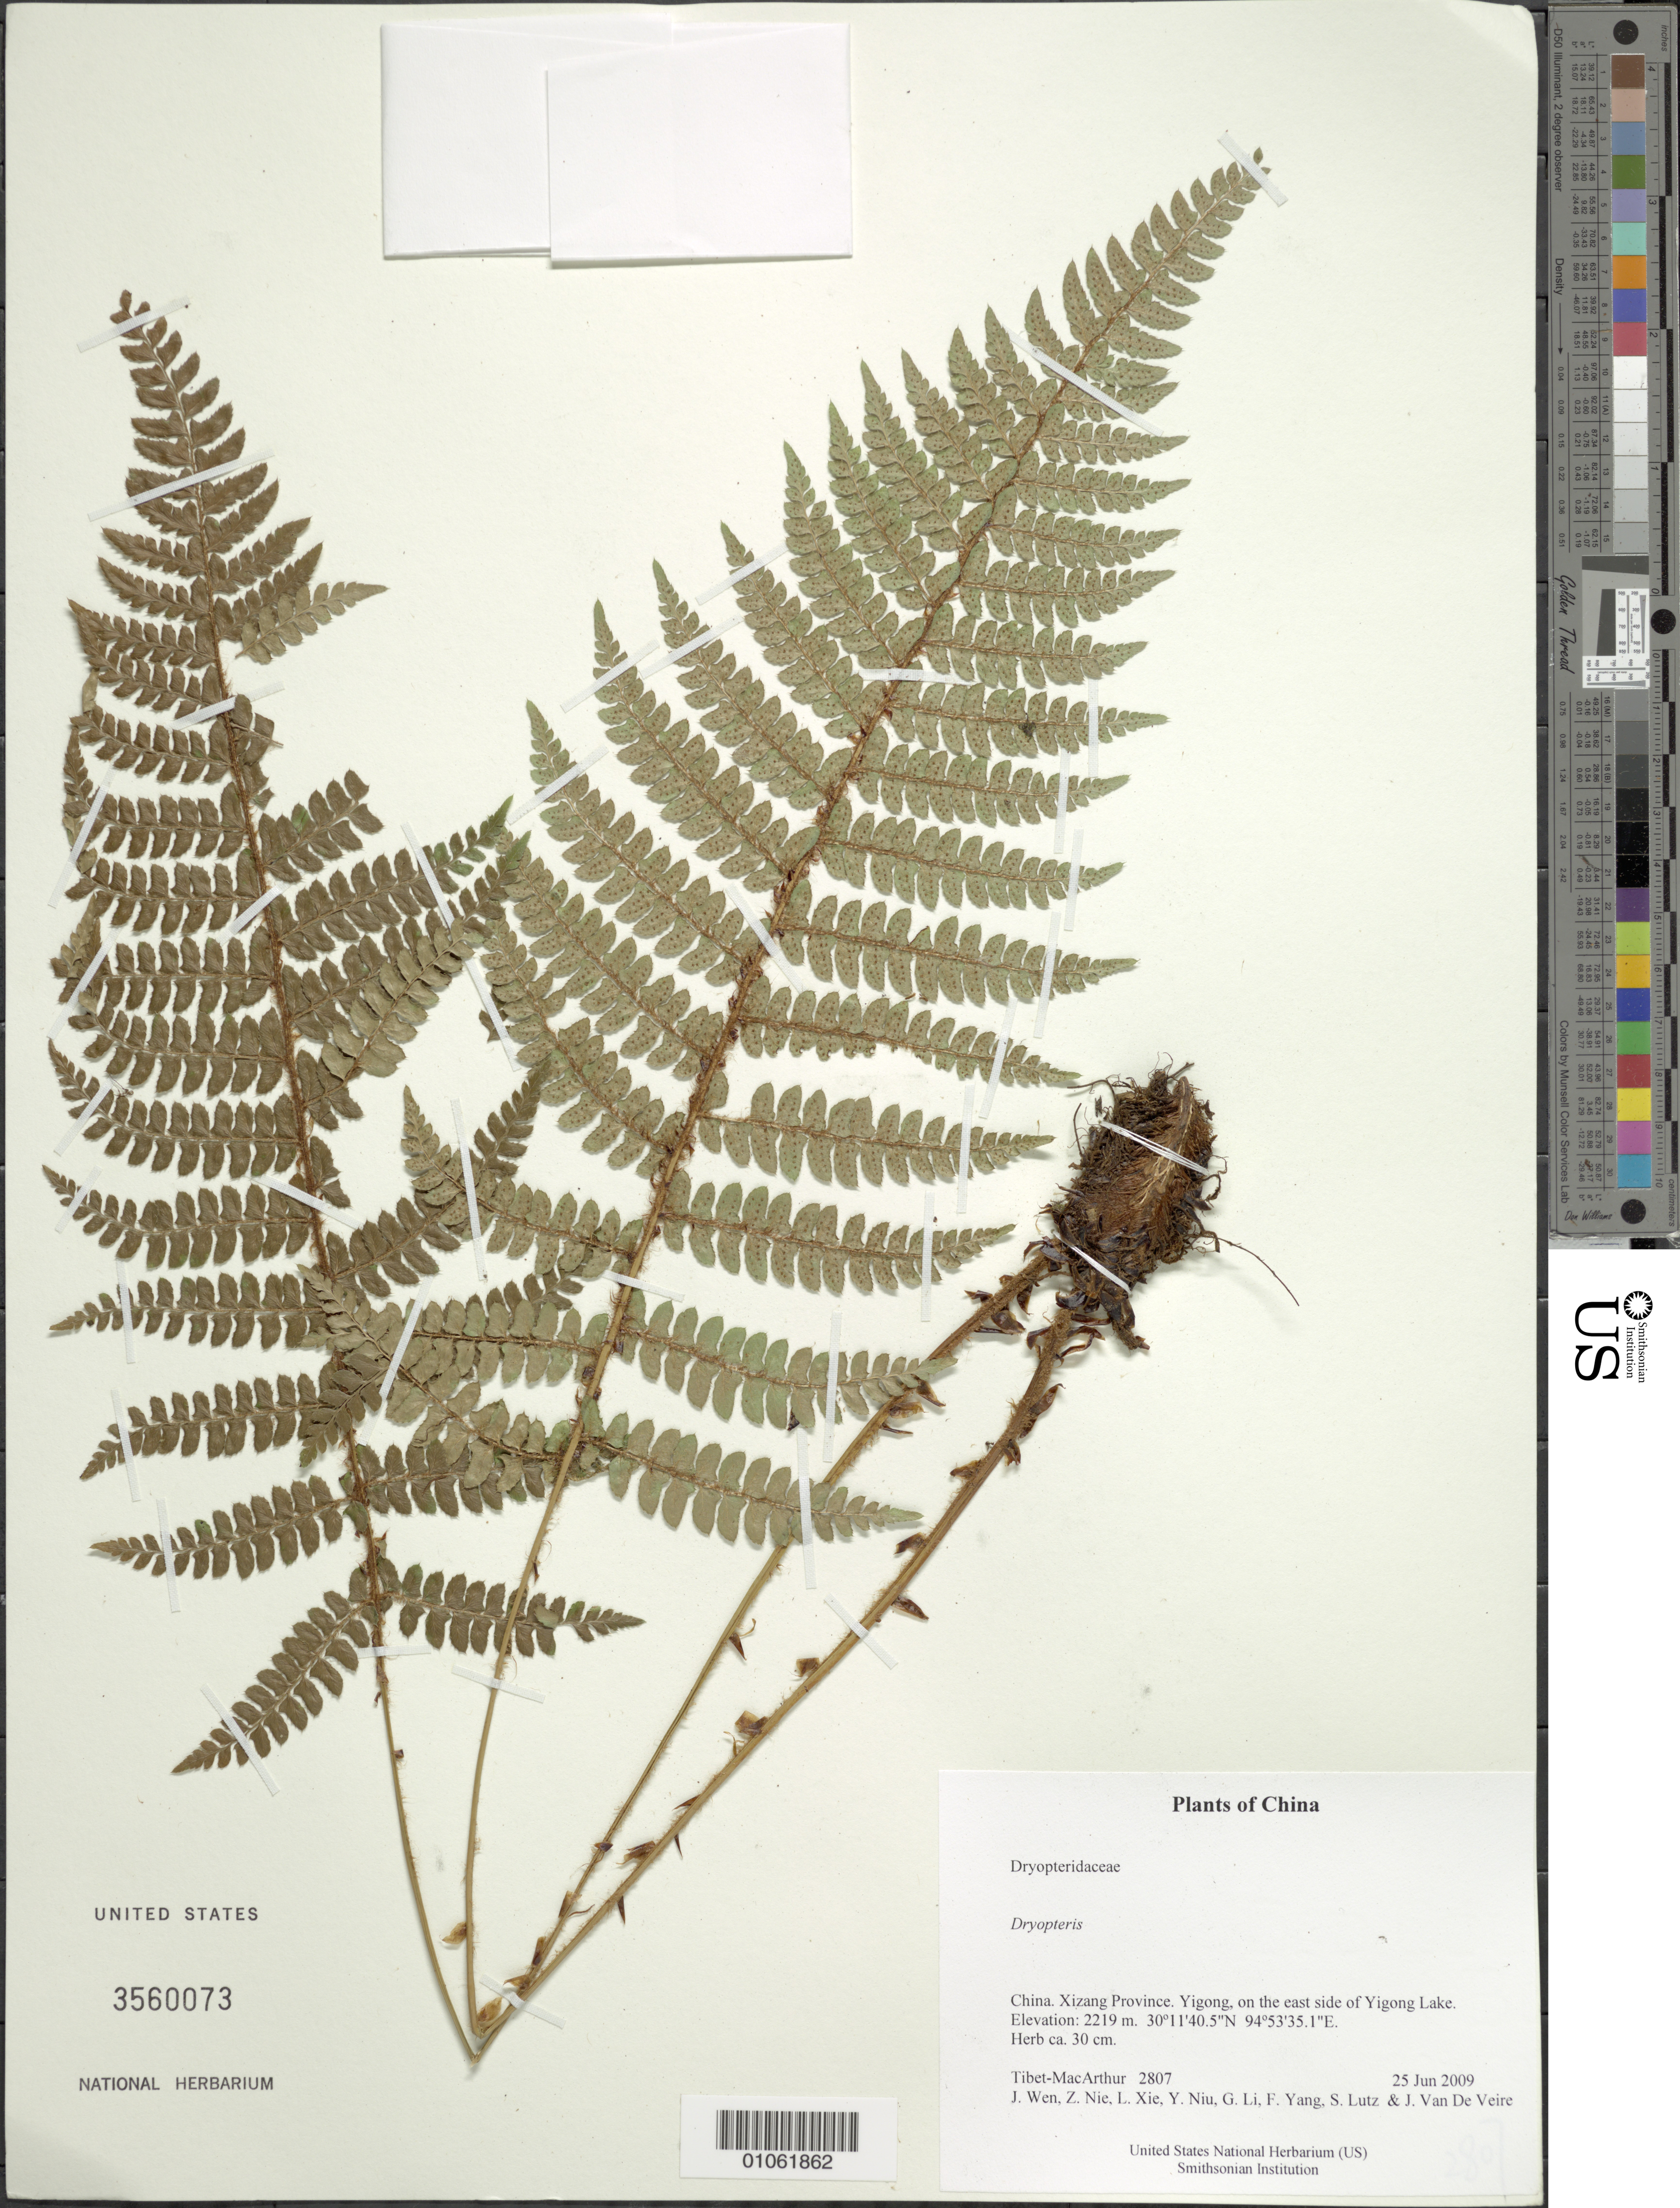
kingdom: Plantae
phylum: Tracheophyta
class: Polypodiopsida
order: Polypodiales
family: Dryopteridaceae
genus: Dryopteris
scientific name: Dryopteris sp.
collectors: Tibet-MacArthur, J. Wen, Z. Nie, L. Xie, Y. Niu, G. Li, F. Yang, S. Lutz & J. Van De Veire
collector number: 2807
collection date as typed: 25 Jun 2009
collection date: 2009-06-25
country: China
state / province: Xizang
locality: Yigong, on the east side of Yigong Lake.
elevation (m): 2219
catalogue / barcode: US 3560073